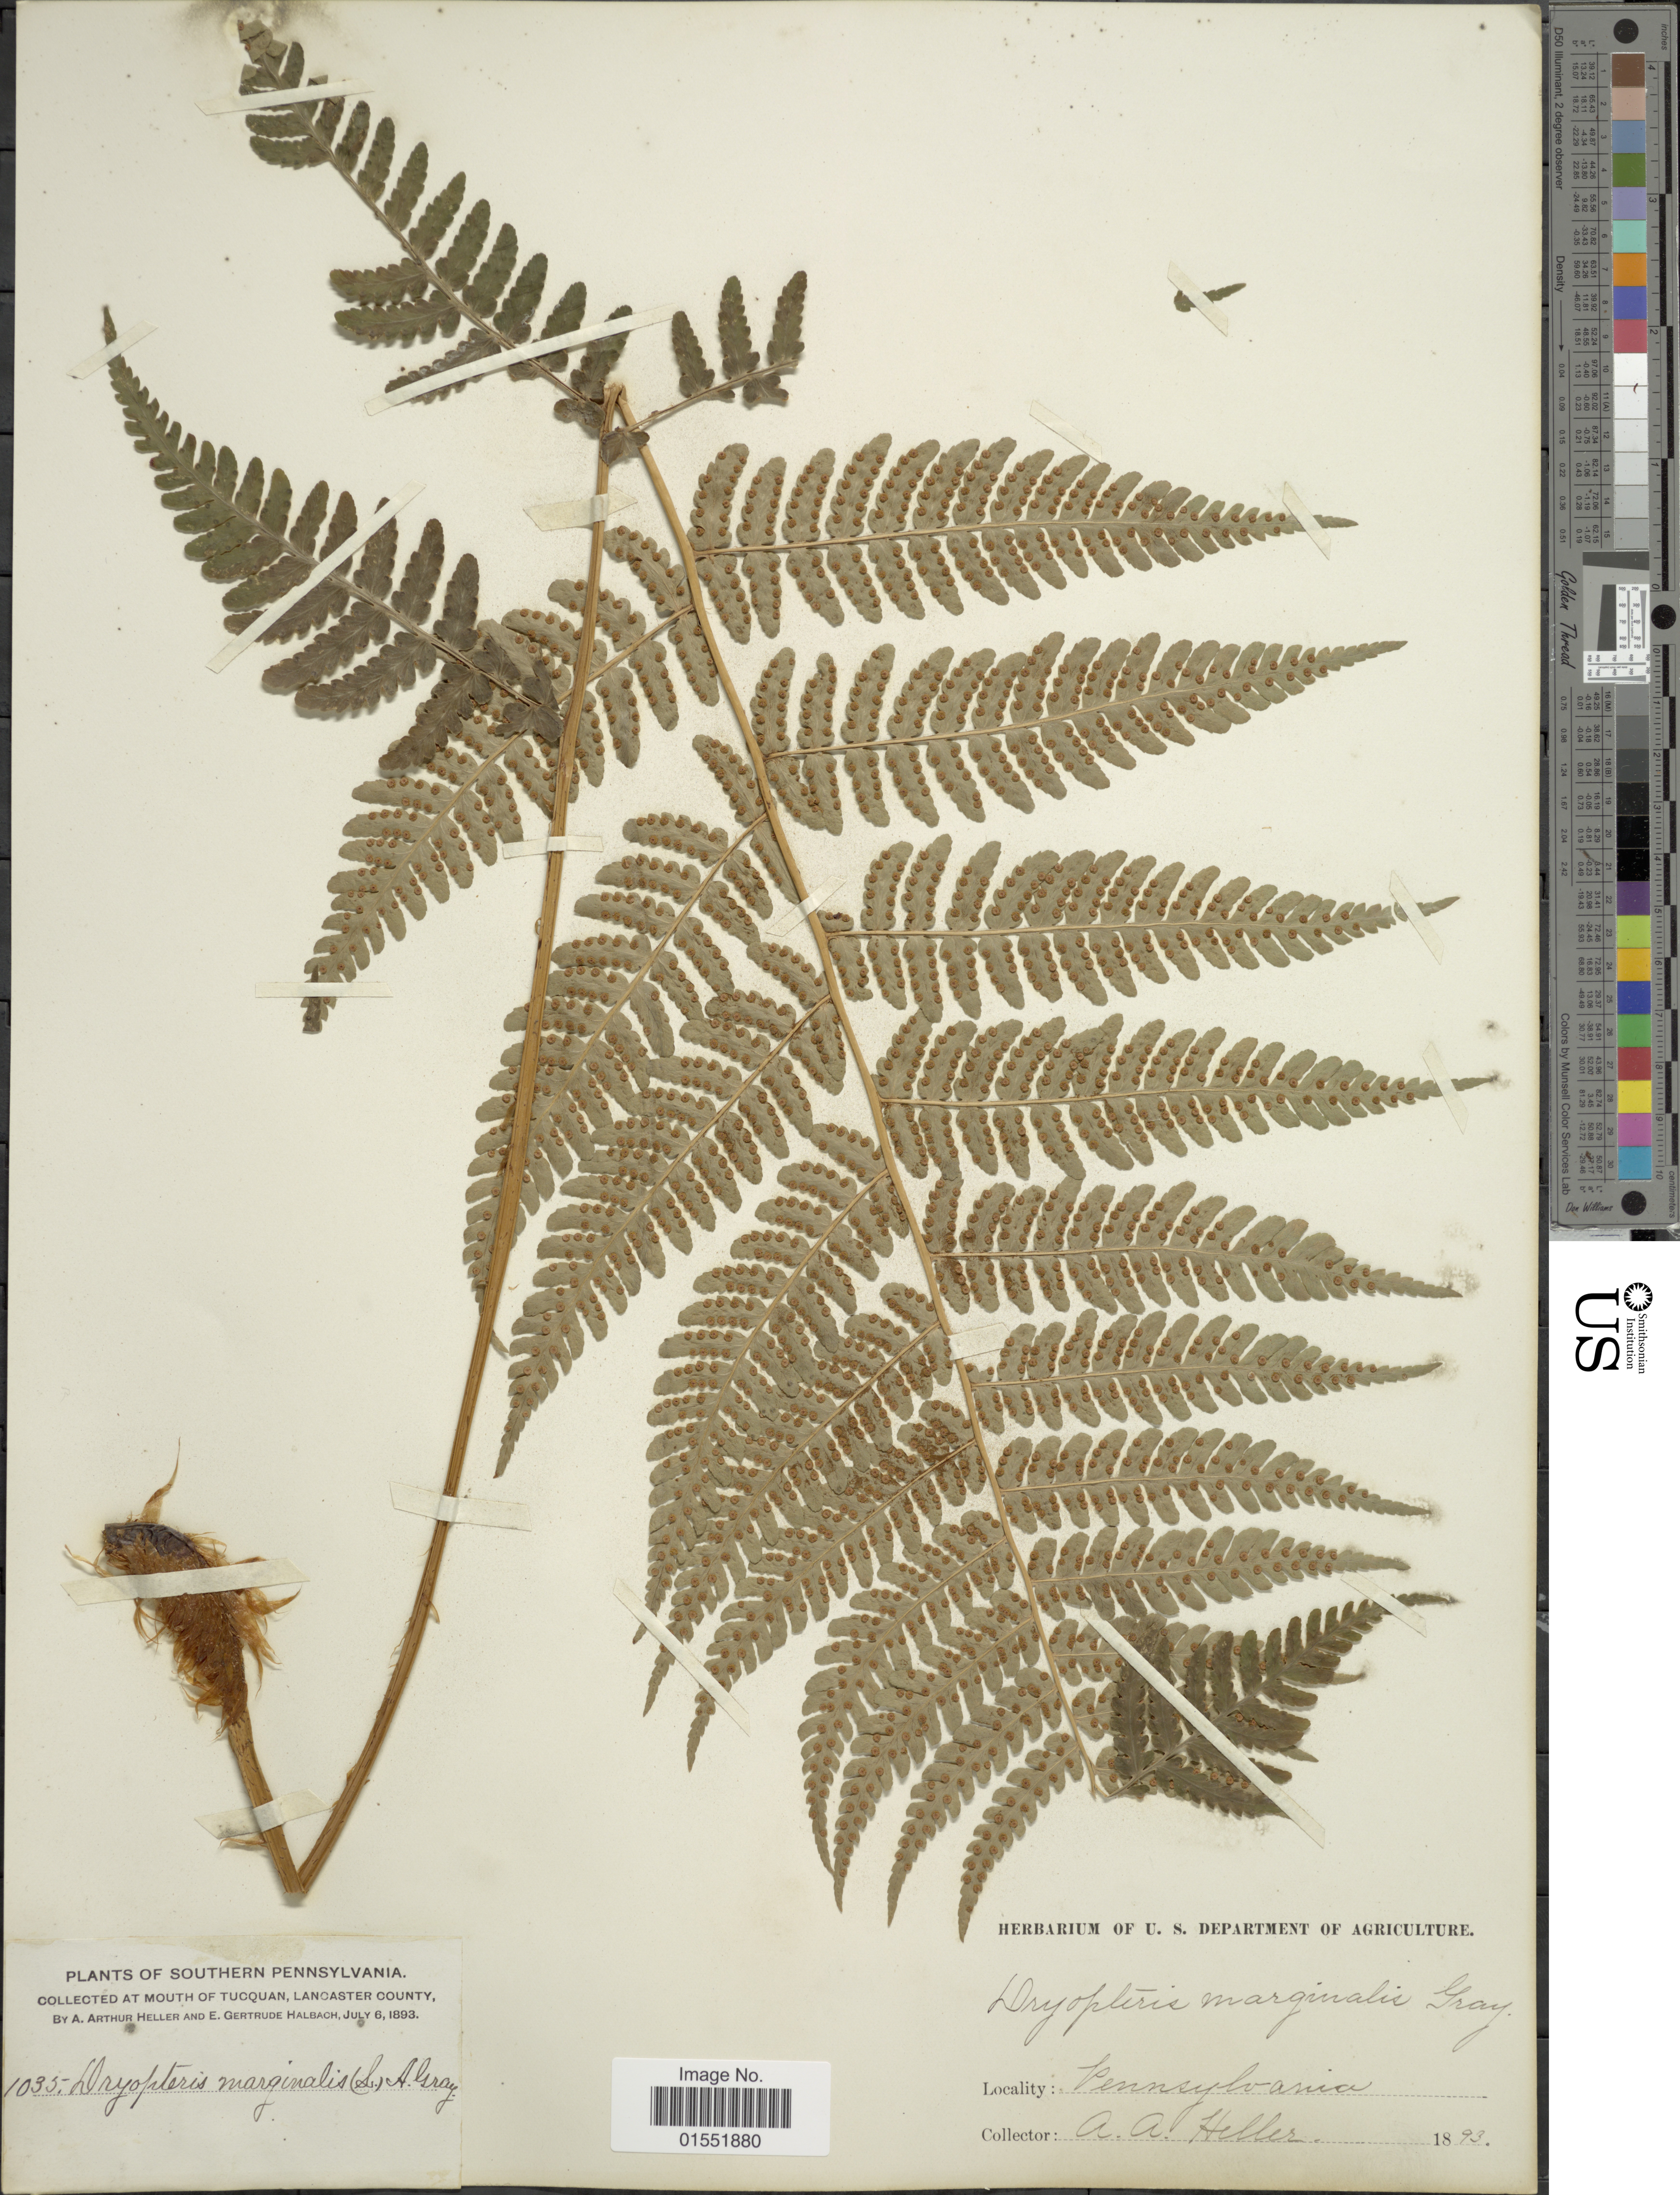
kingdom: Plantae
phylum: Tracheophyta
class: Polypodiopsida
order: Polypodiales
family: Dryopteridaceae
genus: Dryopteris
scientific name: Dryopteris marginalis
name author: (L.) A. Gray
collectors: A. A. Heller & E. G. Halbach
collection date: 1893-07-06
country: United States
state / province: Pennsylvania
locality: Southern Pennsylvania. At mouth of Tucquan, Lancaster County